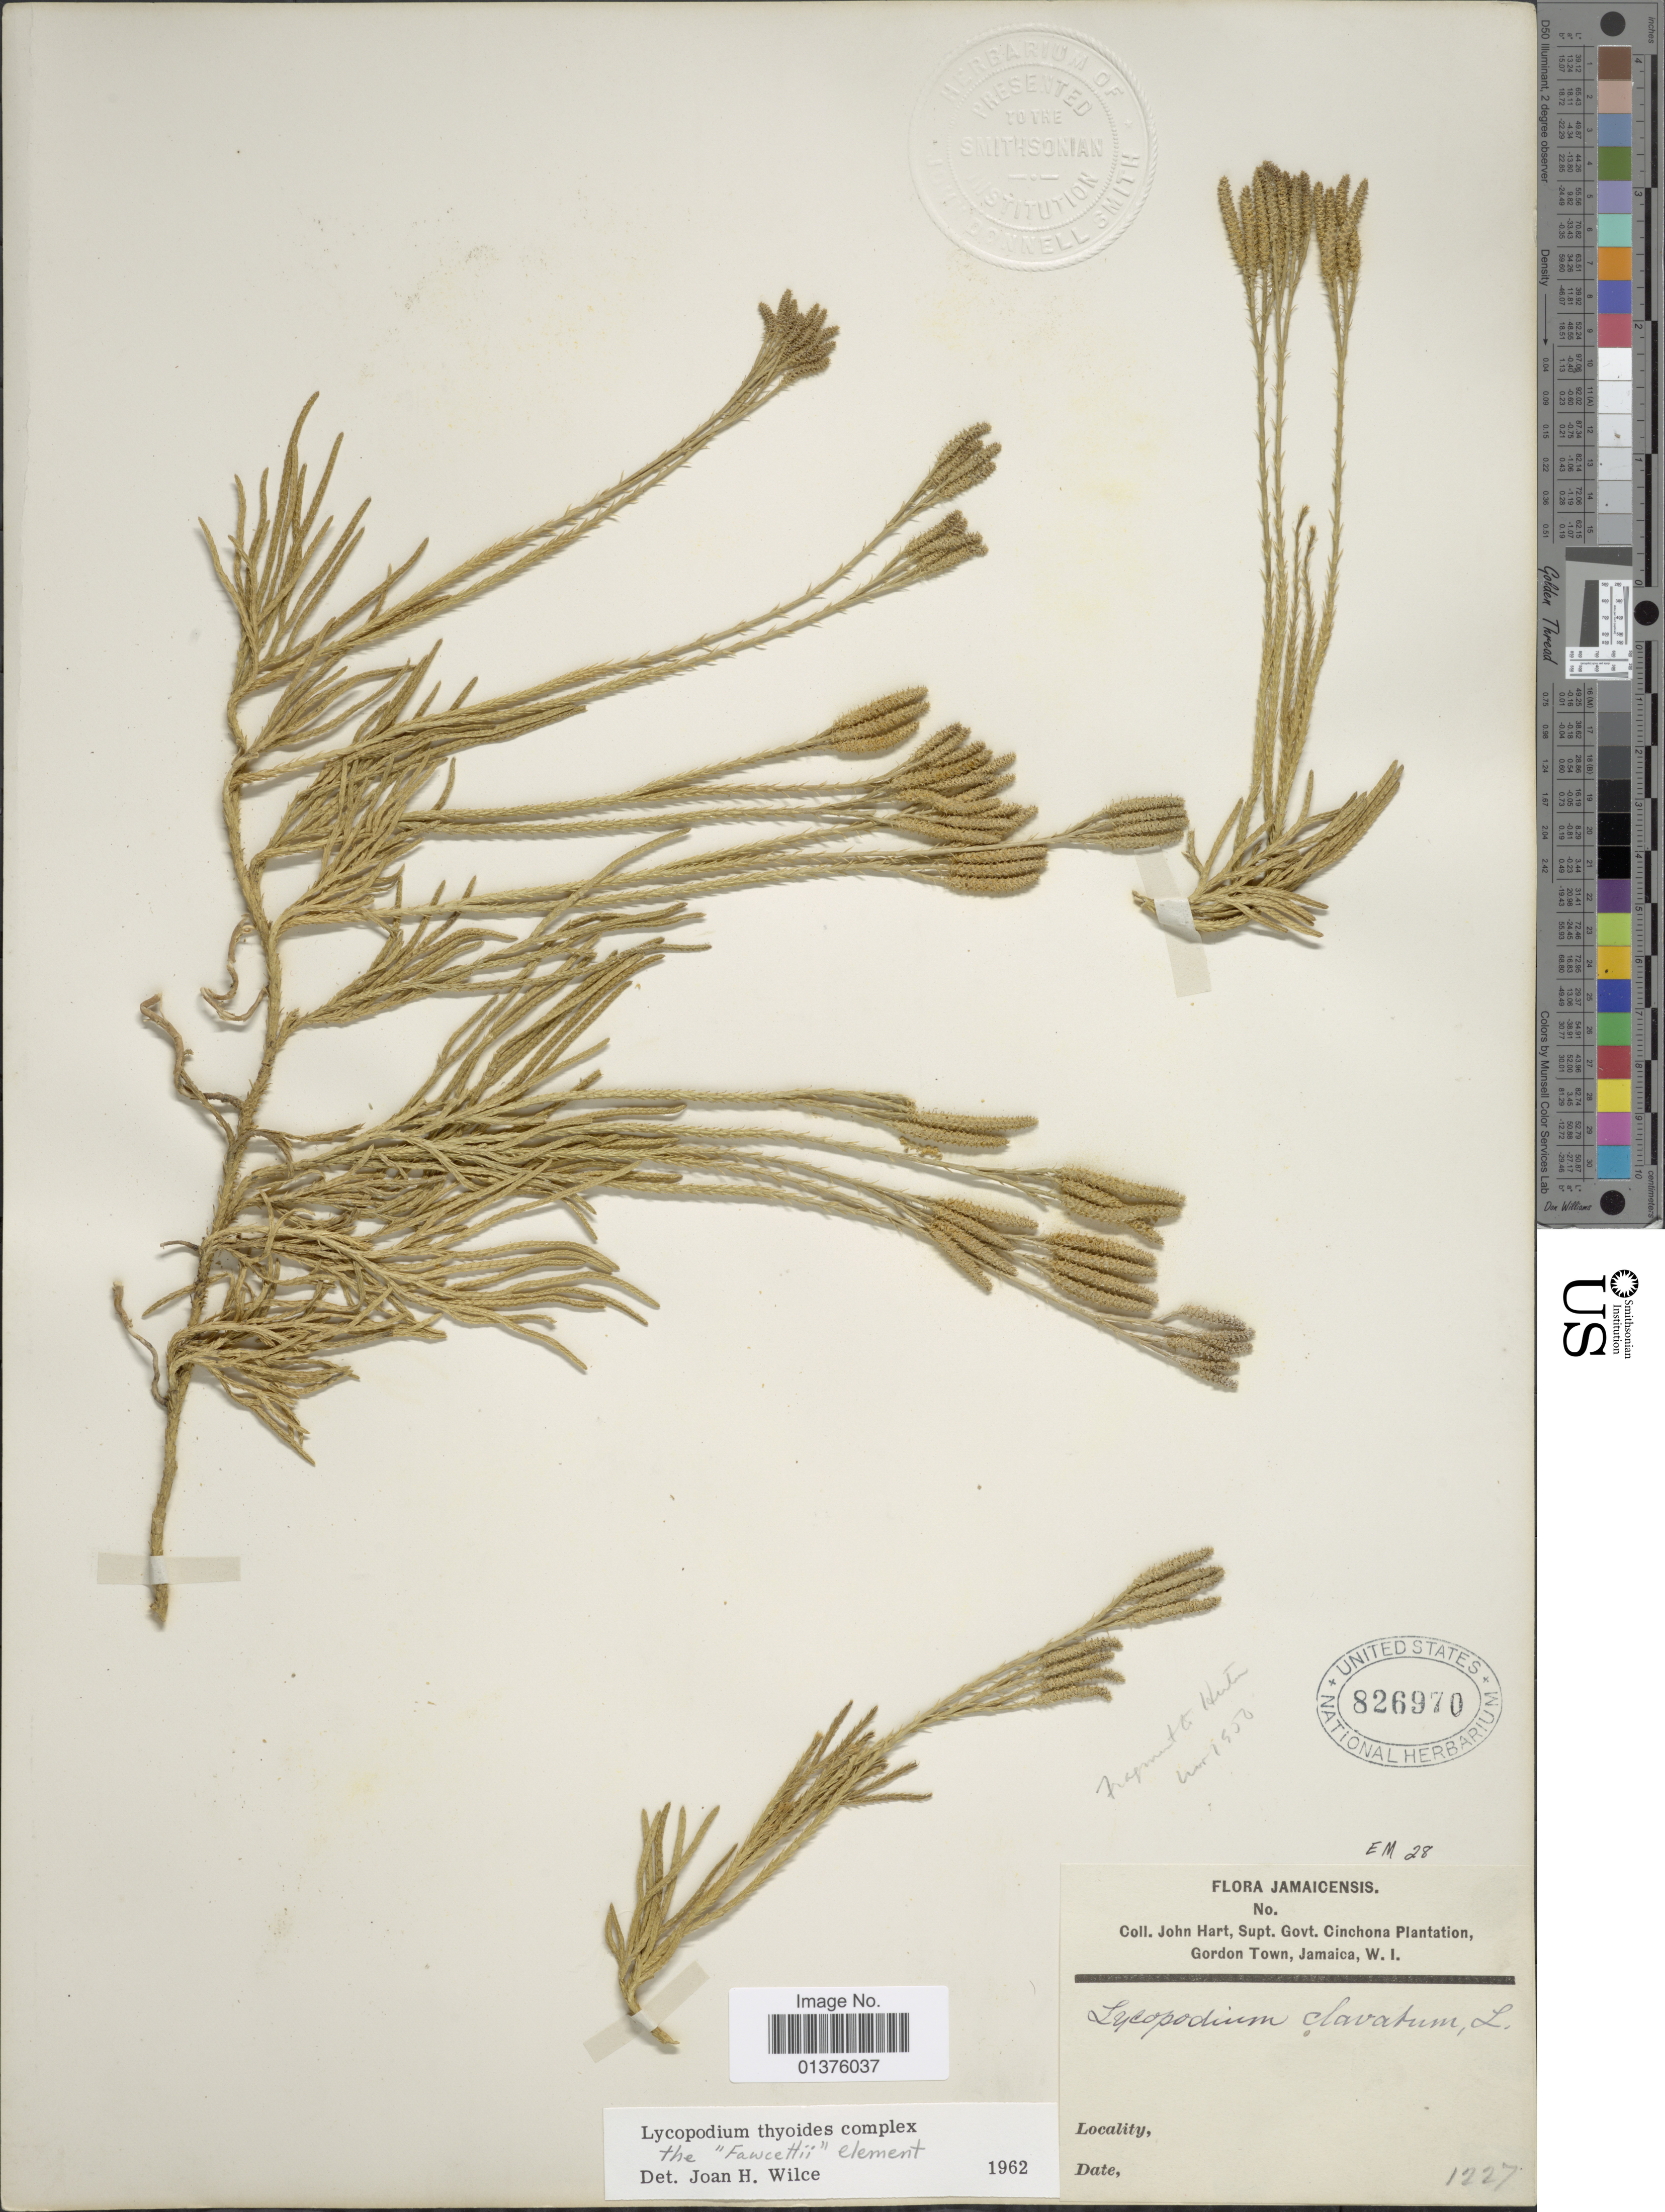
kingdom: Plantae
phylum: Tracheophyta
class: Lycopodiopsida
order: Lycopodiales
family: Lycopodiaceae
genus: Diphasiastrum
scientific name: Diphasiastrum thyoides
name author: (Humb. & Bonpl. ex Willd.) Holub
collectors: J. H. Hart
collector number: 1227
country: Jamaica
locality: Cinchona Plantation, Gordon Town, W.I.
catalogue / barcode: US 826970